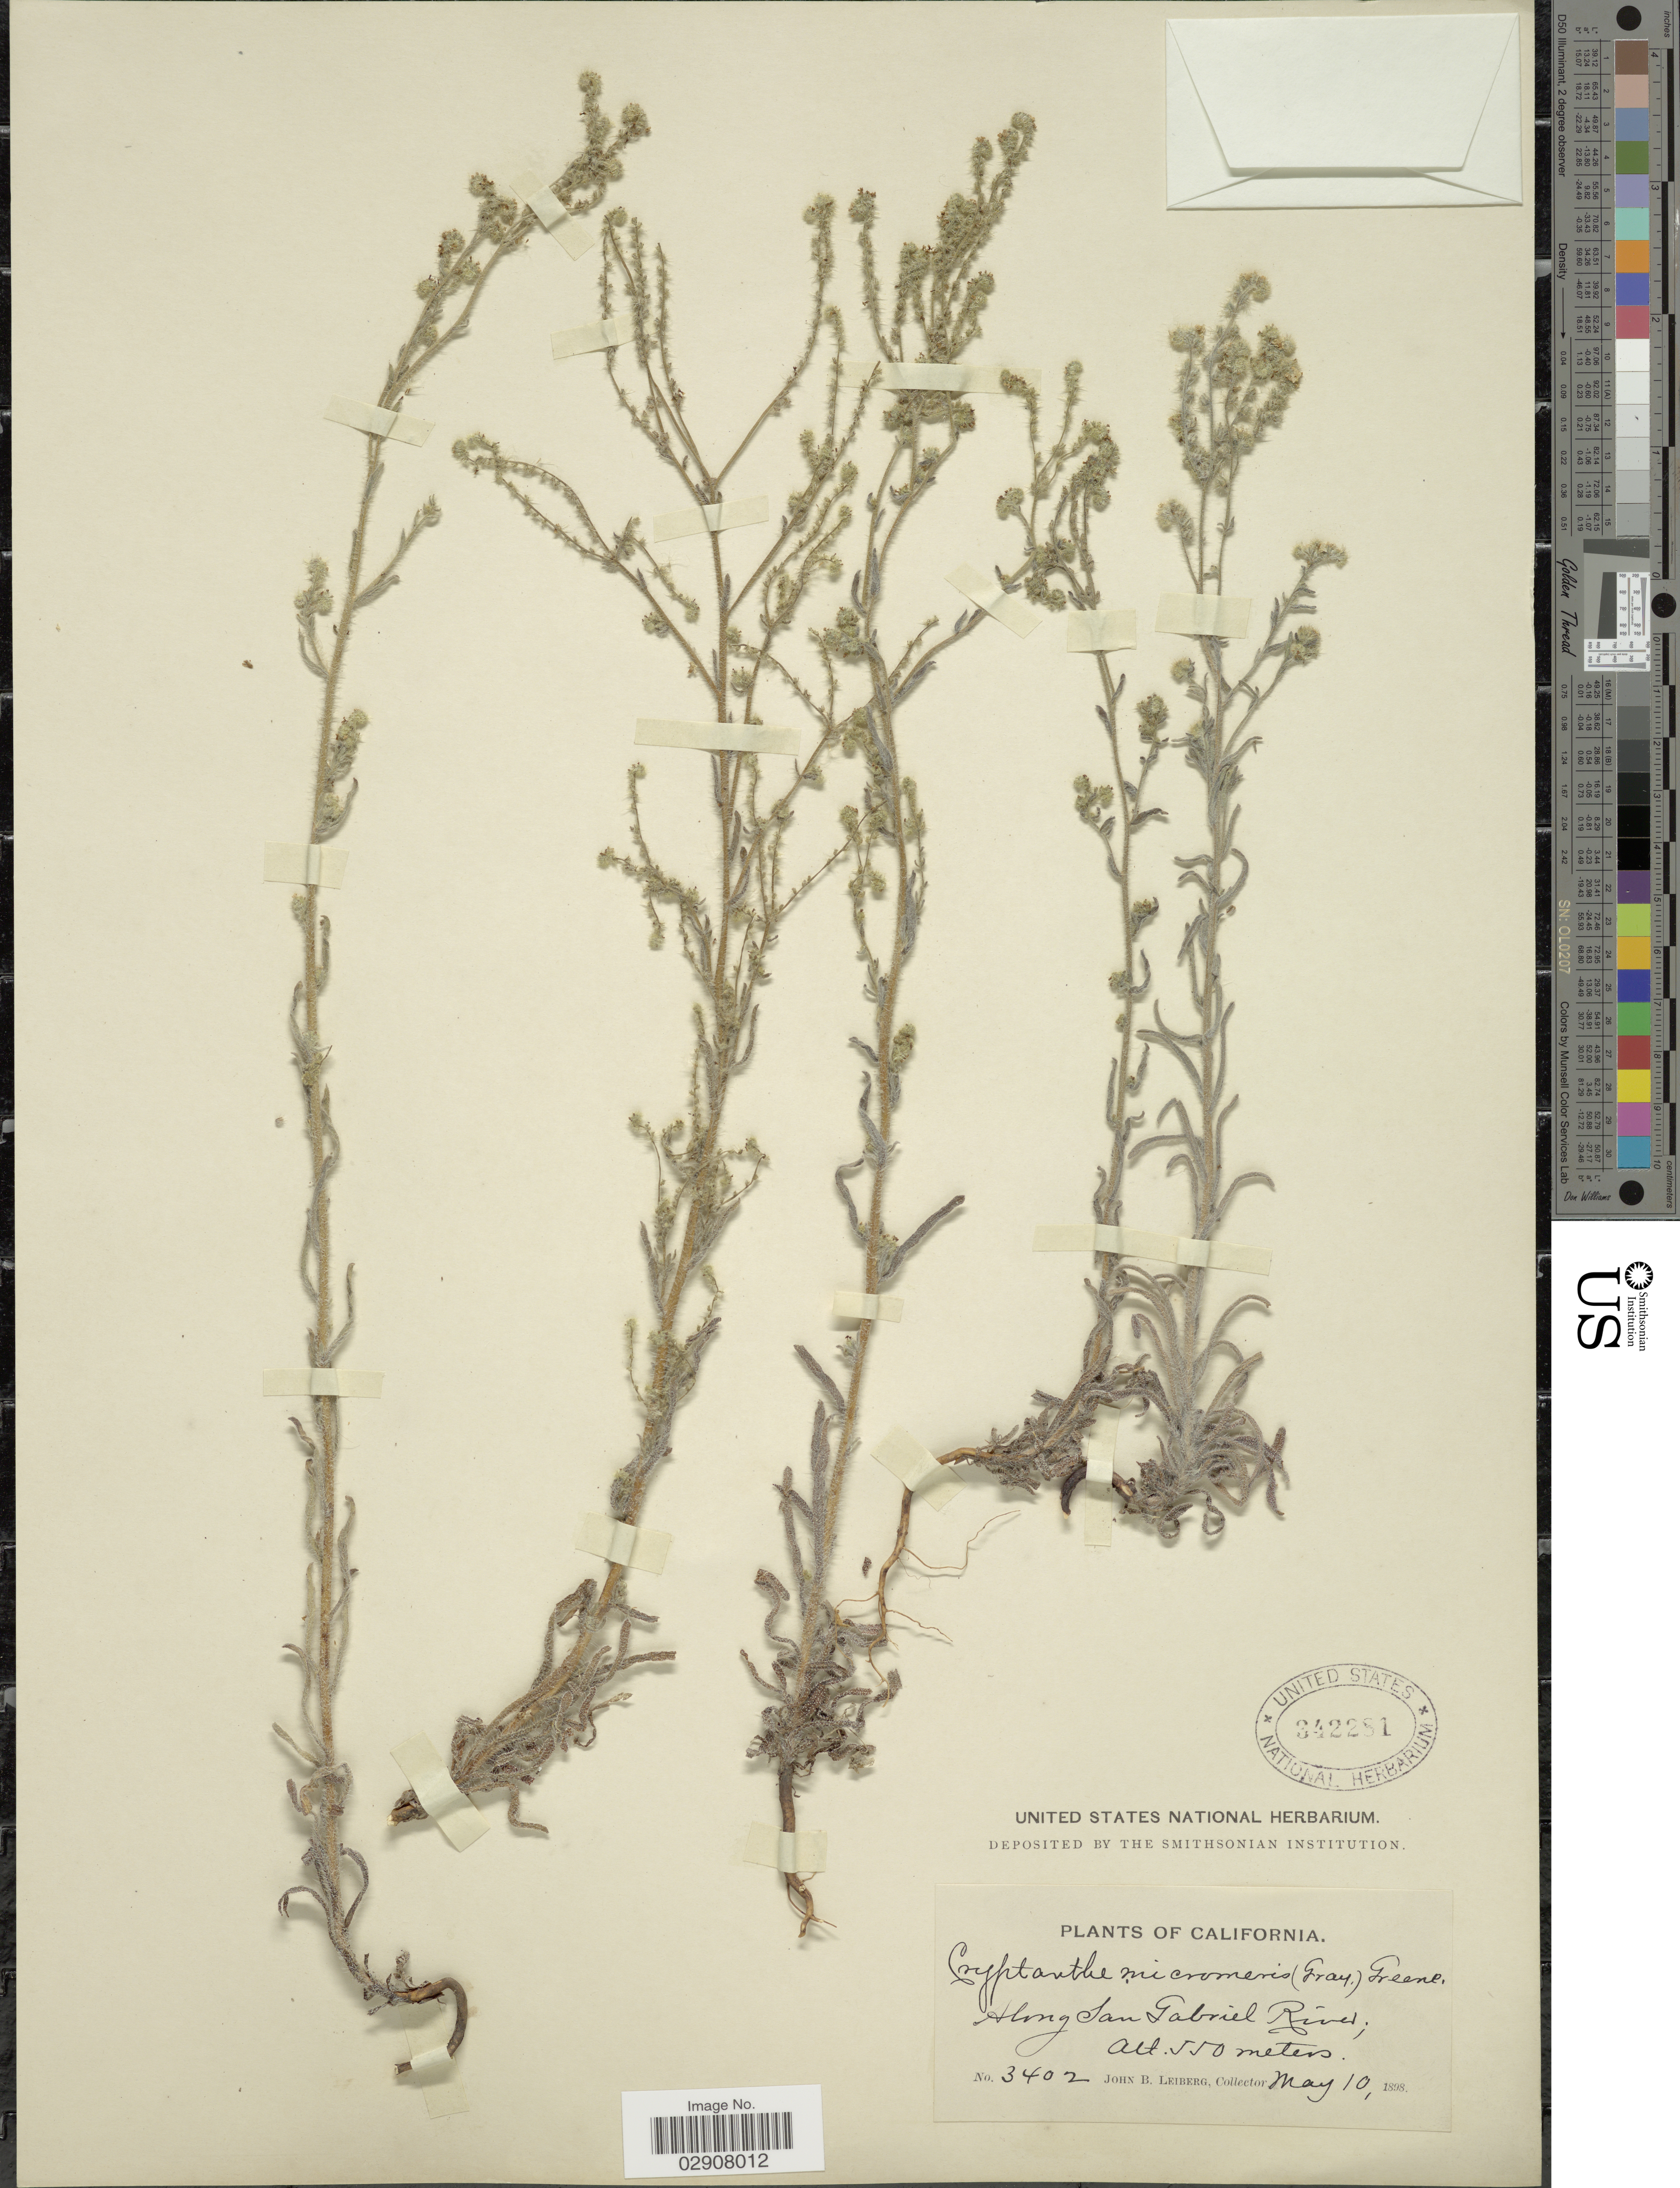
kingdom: Plantae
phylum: Tracheophyta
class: Magnoliopsida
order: Boraginales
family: Boraginaceae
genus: Cryptantha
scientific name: Cryptantha micromeres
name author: (A. Gray) S.W. Greene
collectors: J. B. Leiberg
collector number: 3402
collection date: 1898-05-10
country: United States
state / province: California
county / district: Los Angeles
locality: Along San Gabriel River.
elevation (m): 550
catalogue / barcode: US 342281